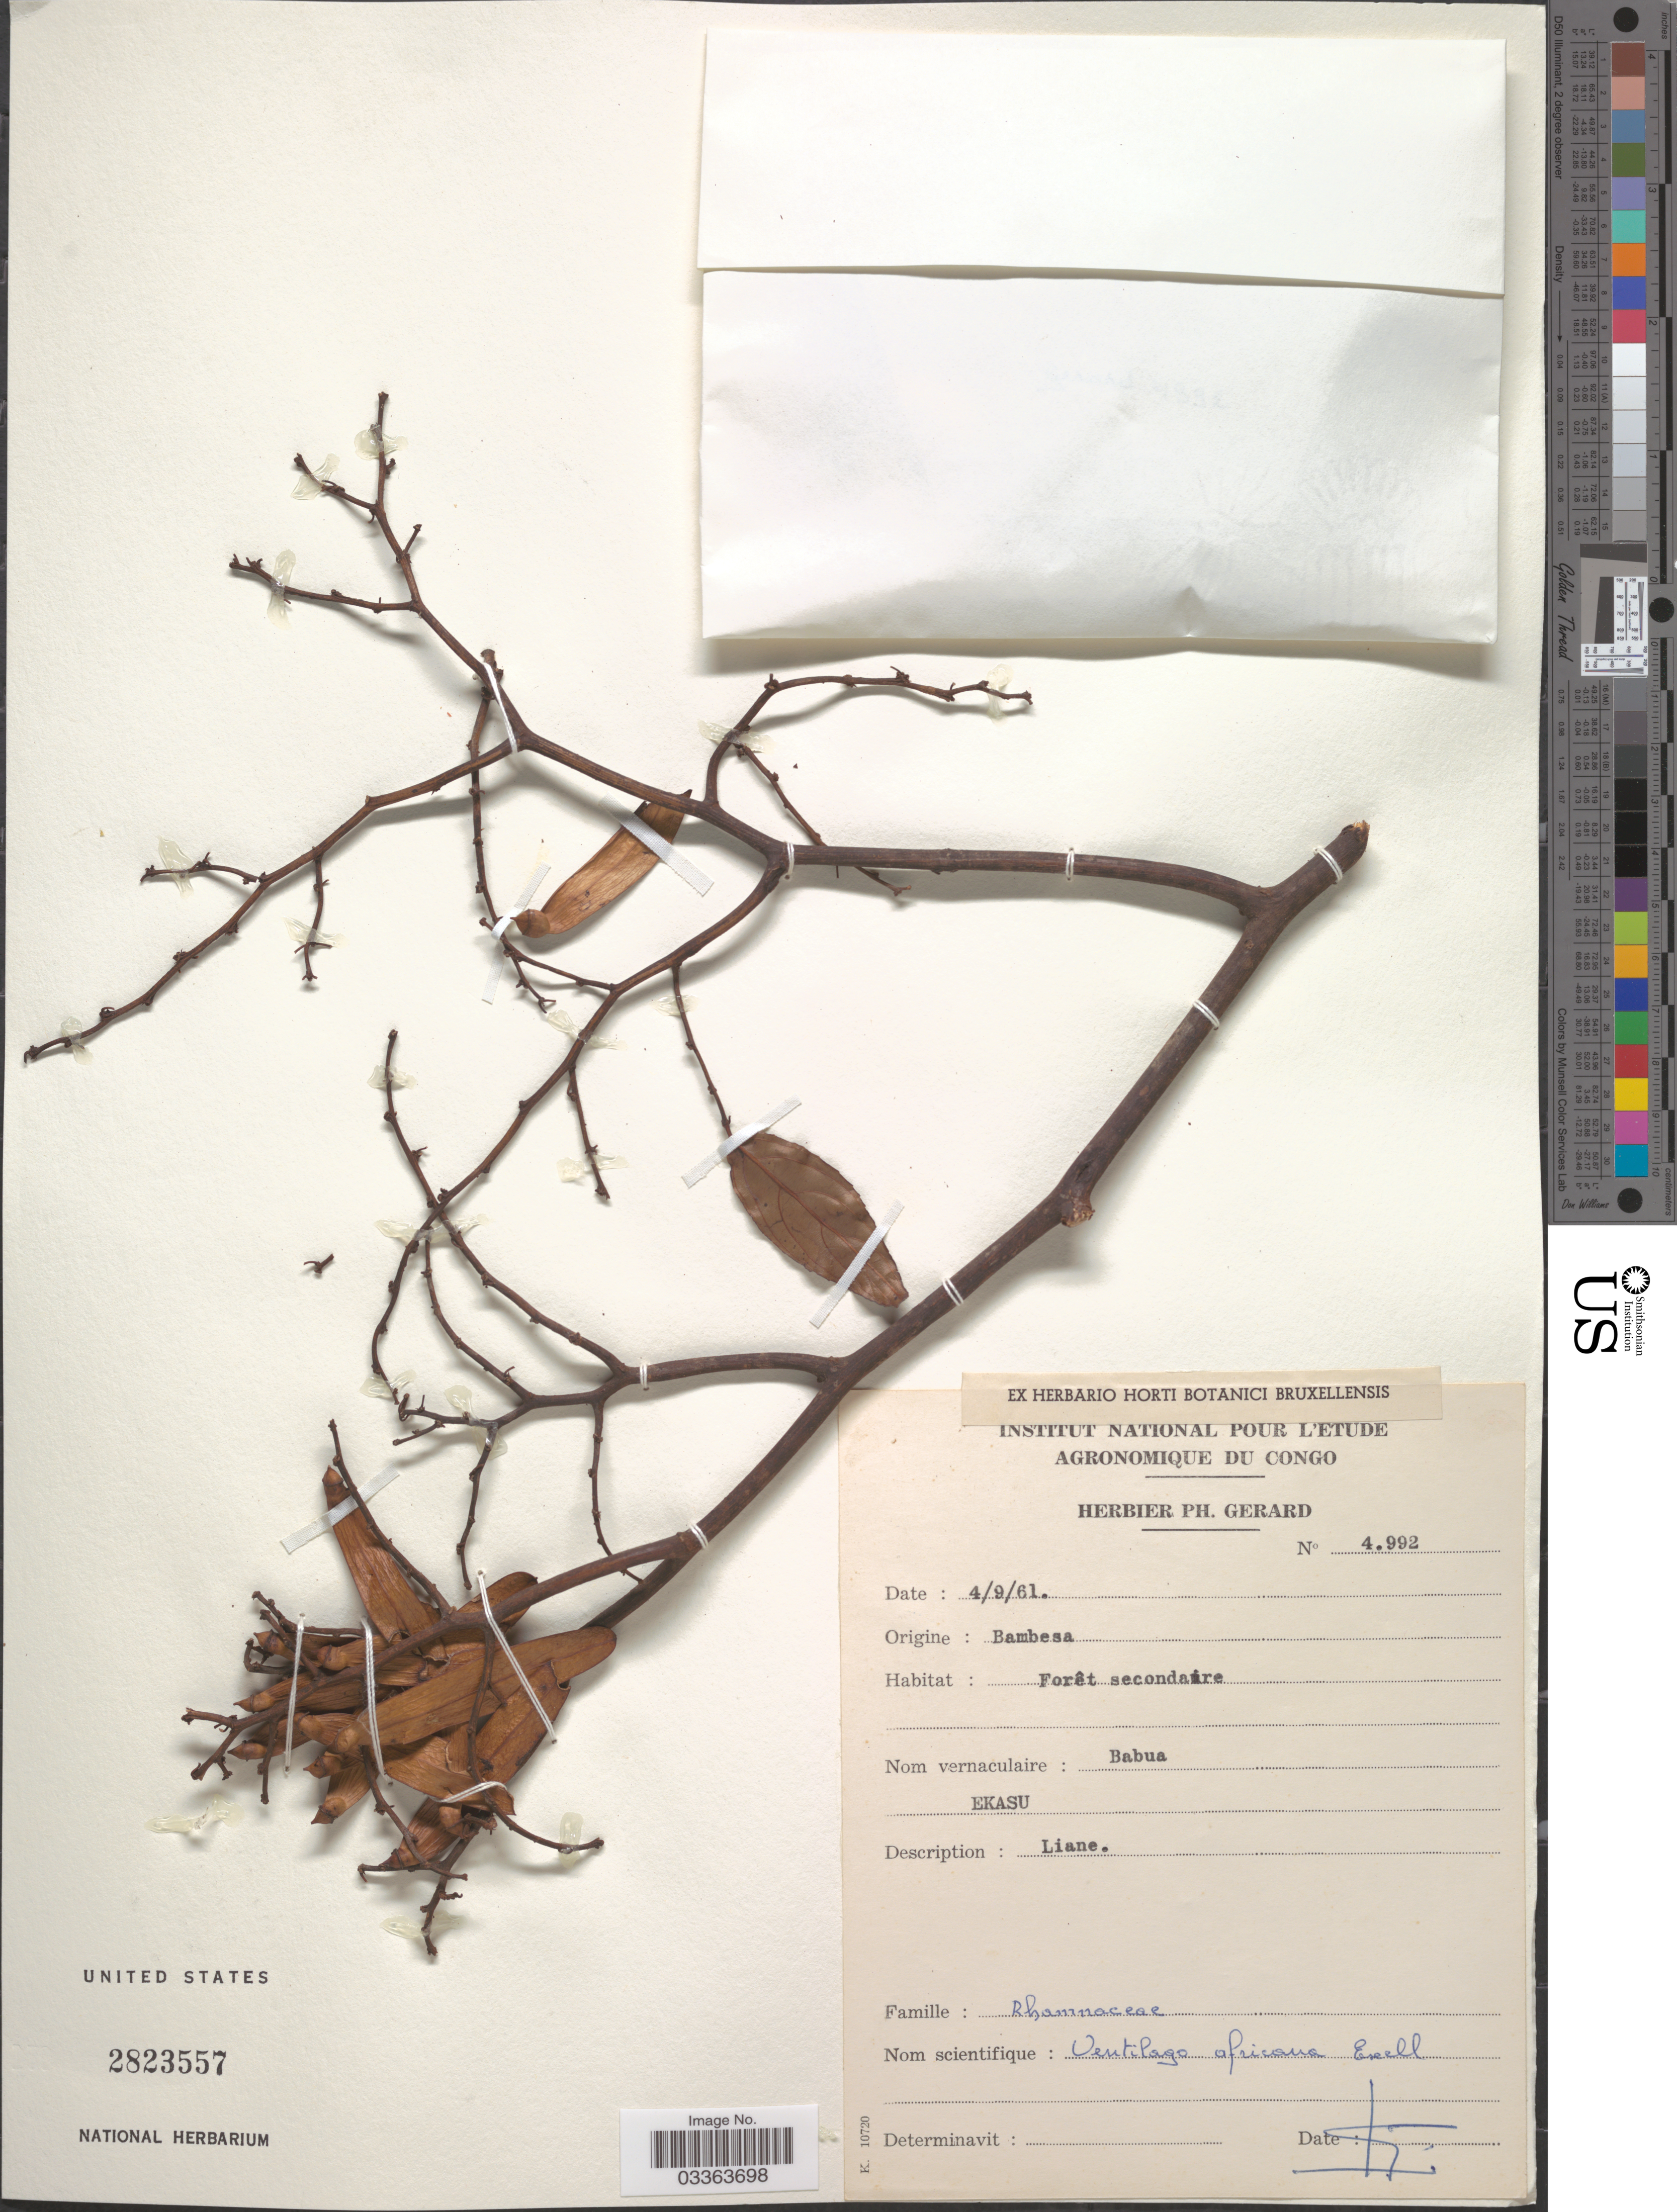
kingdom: Plantae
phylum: Tracheophyta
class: Magnoliopsida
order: Rosales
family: Rhamnaceae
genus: Ventilago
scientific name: Ventilago africana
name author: Exell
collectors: Ex herb. Ph. Gerard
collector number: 4992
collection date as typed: Transcribed d/m/y: 4/9/61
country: Congo, Democratic Republic of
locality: Bambesa.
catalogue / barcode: US 2823557